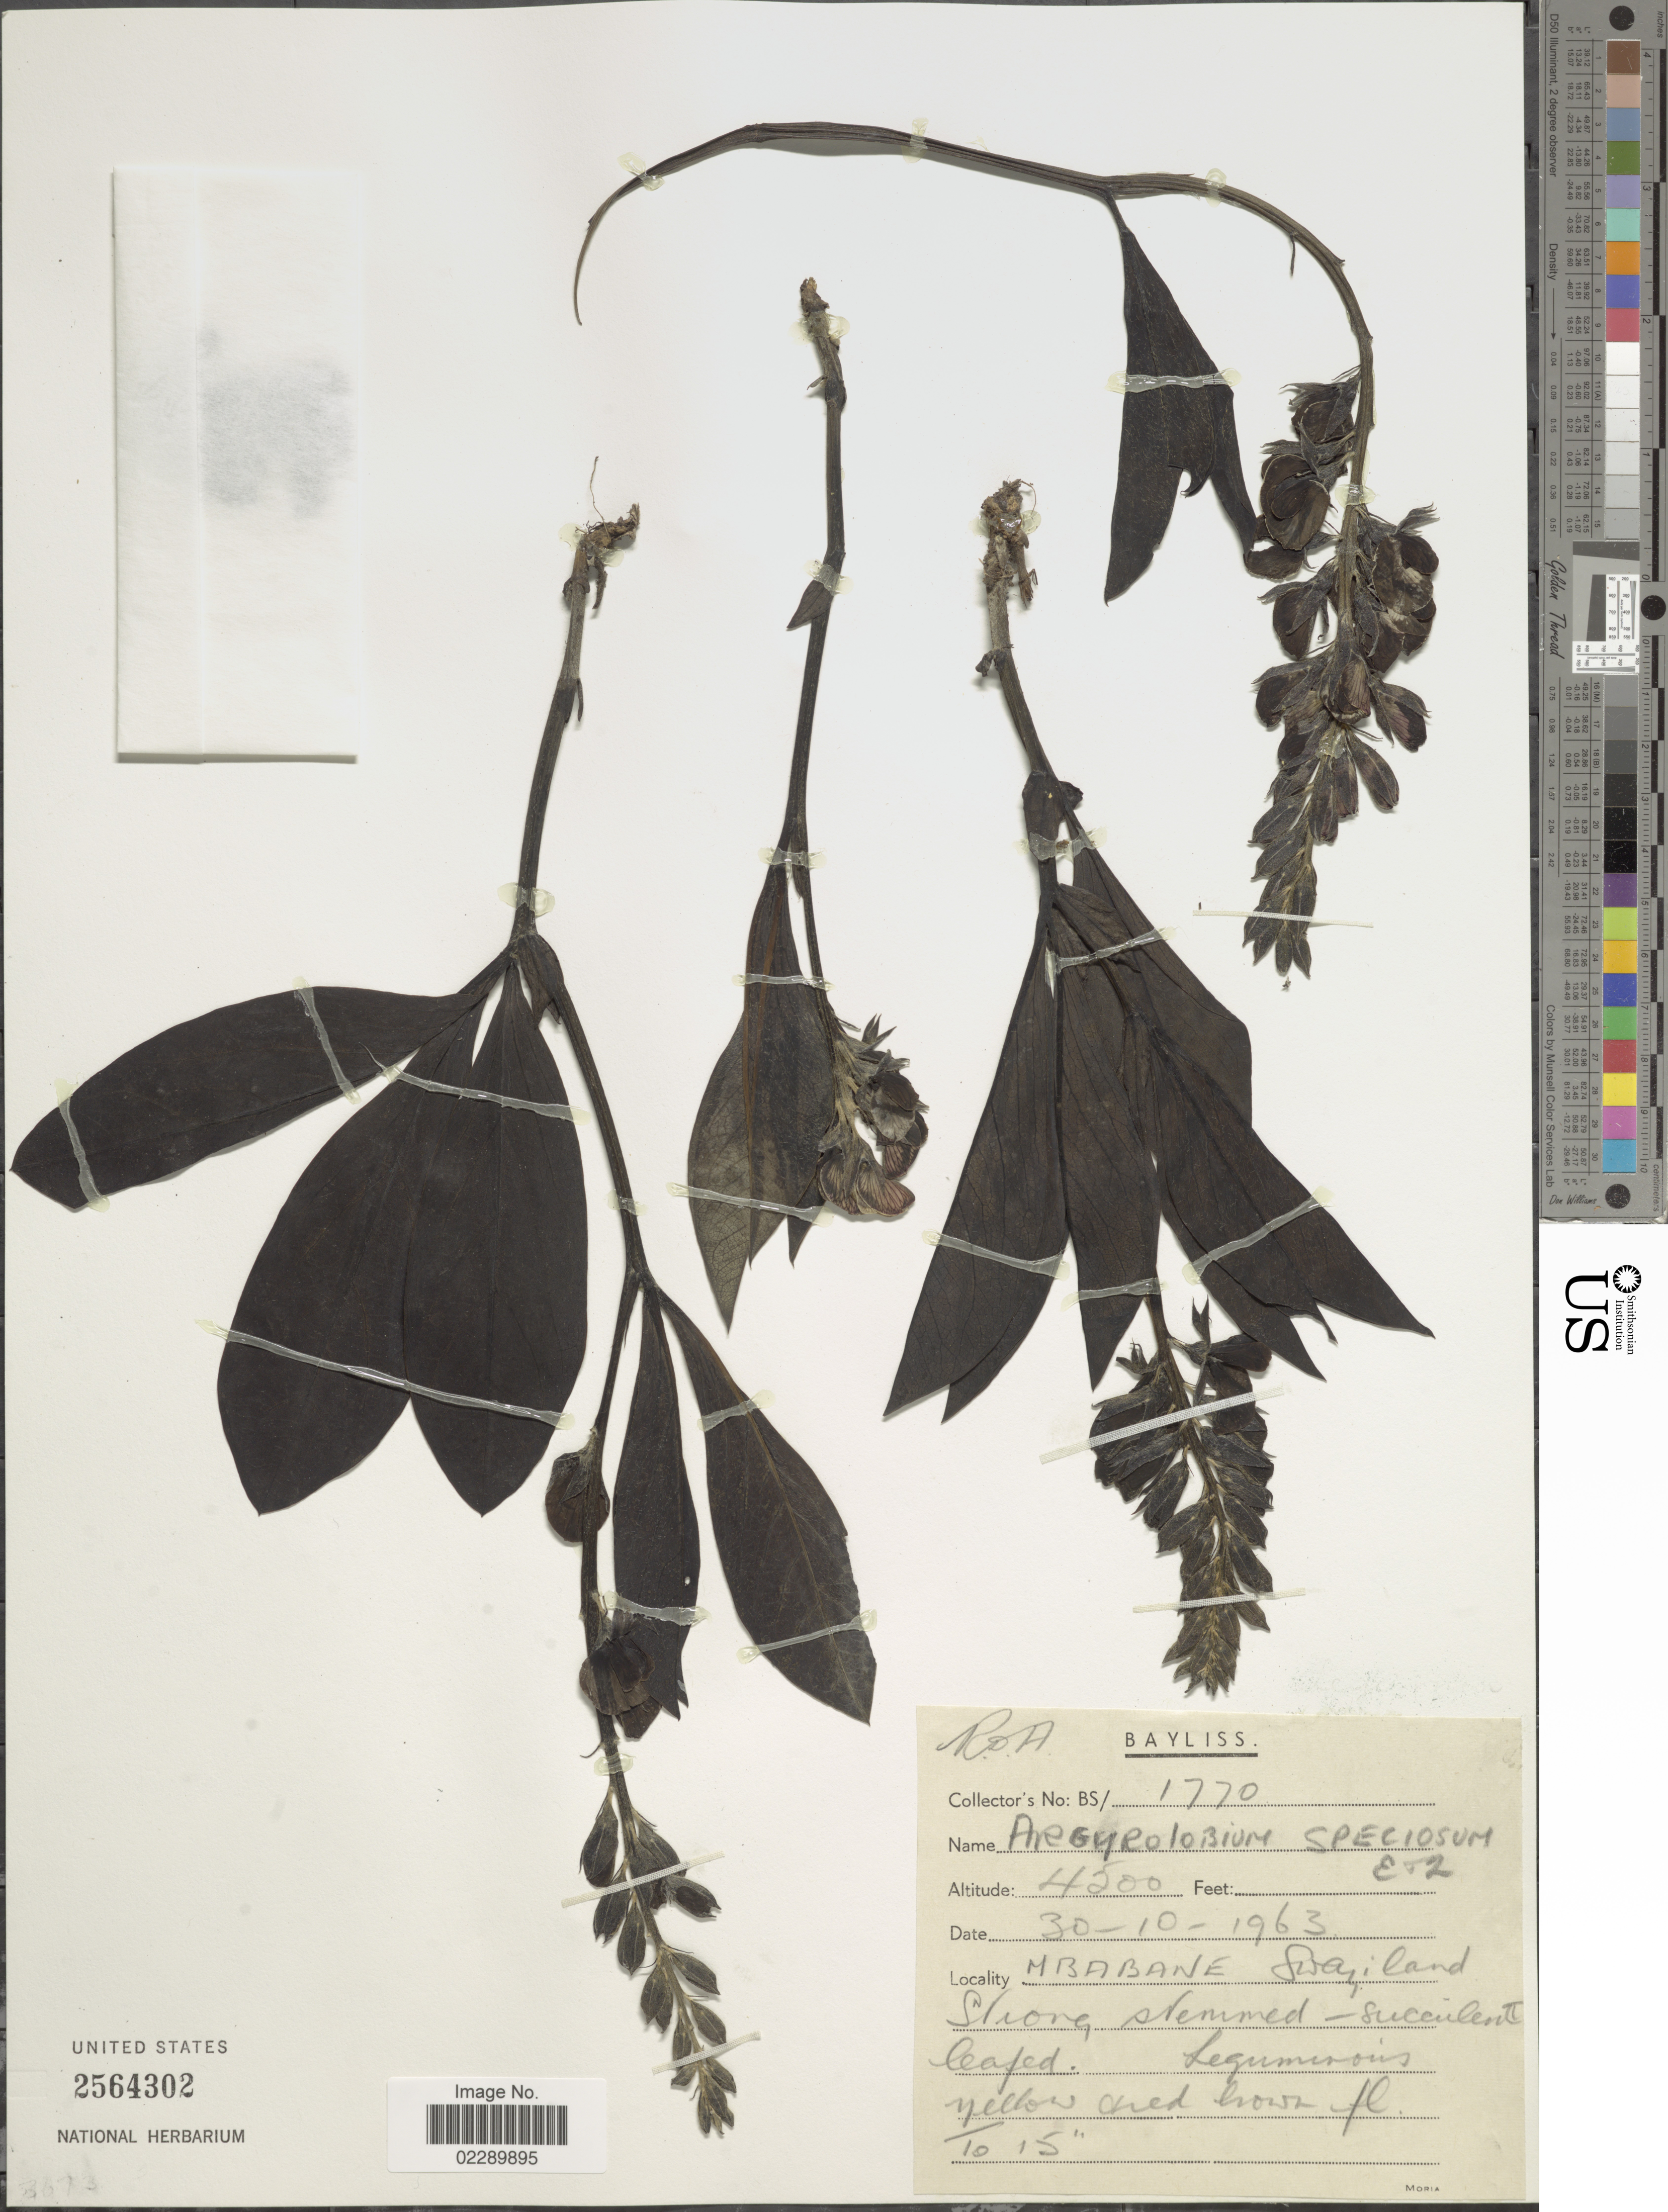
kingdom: Plantae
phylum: Tracheophyta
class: Magnoliopsida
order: Fabales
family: Fabaceae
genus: Argyrolobium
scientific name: Argyrolobium speciosum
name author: Eckl. & Zeyh.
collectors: R. Bayliss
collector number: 1770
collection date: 1963-10-30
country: Eswatini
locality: Mbabane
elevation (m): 1372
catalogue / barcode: US 2564302